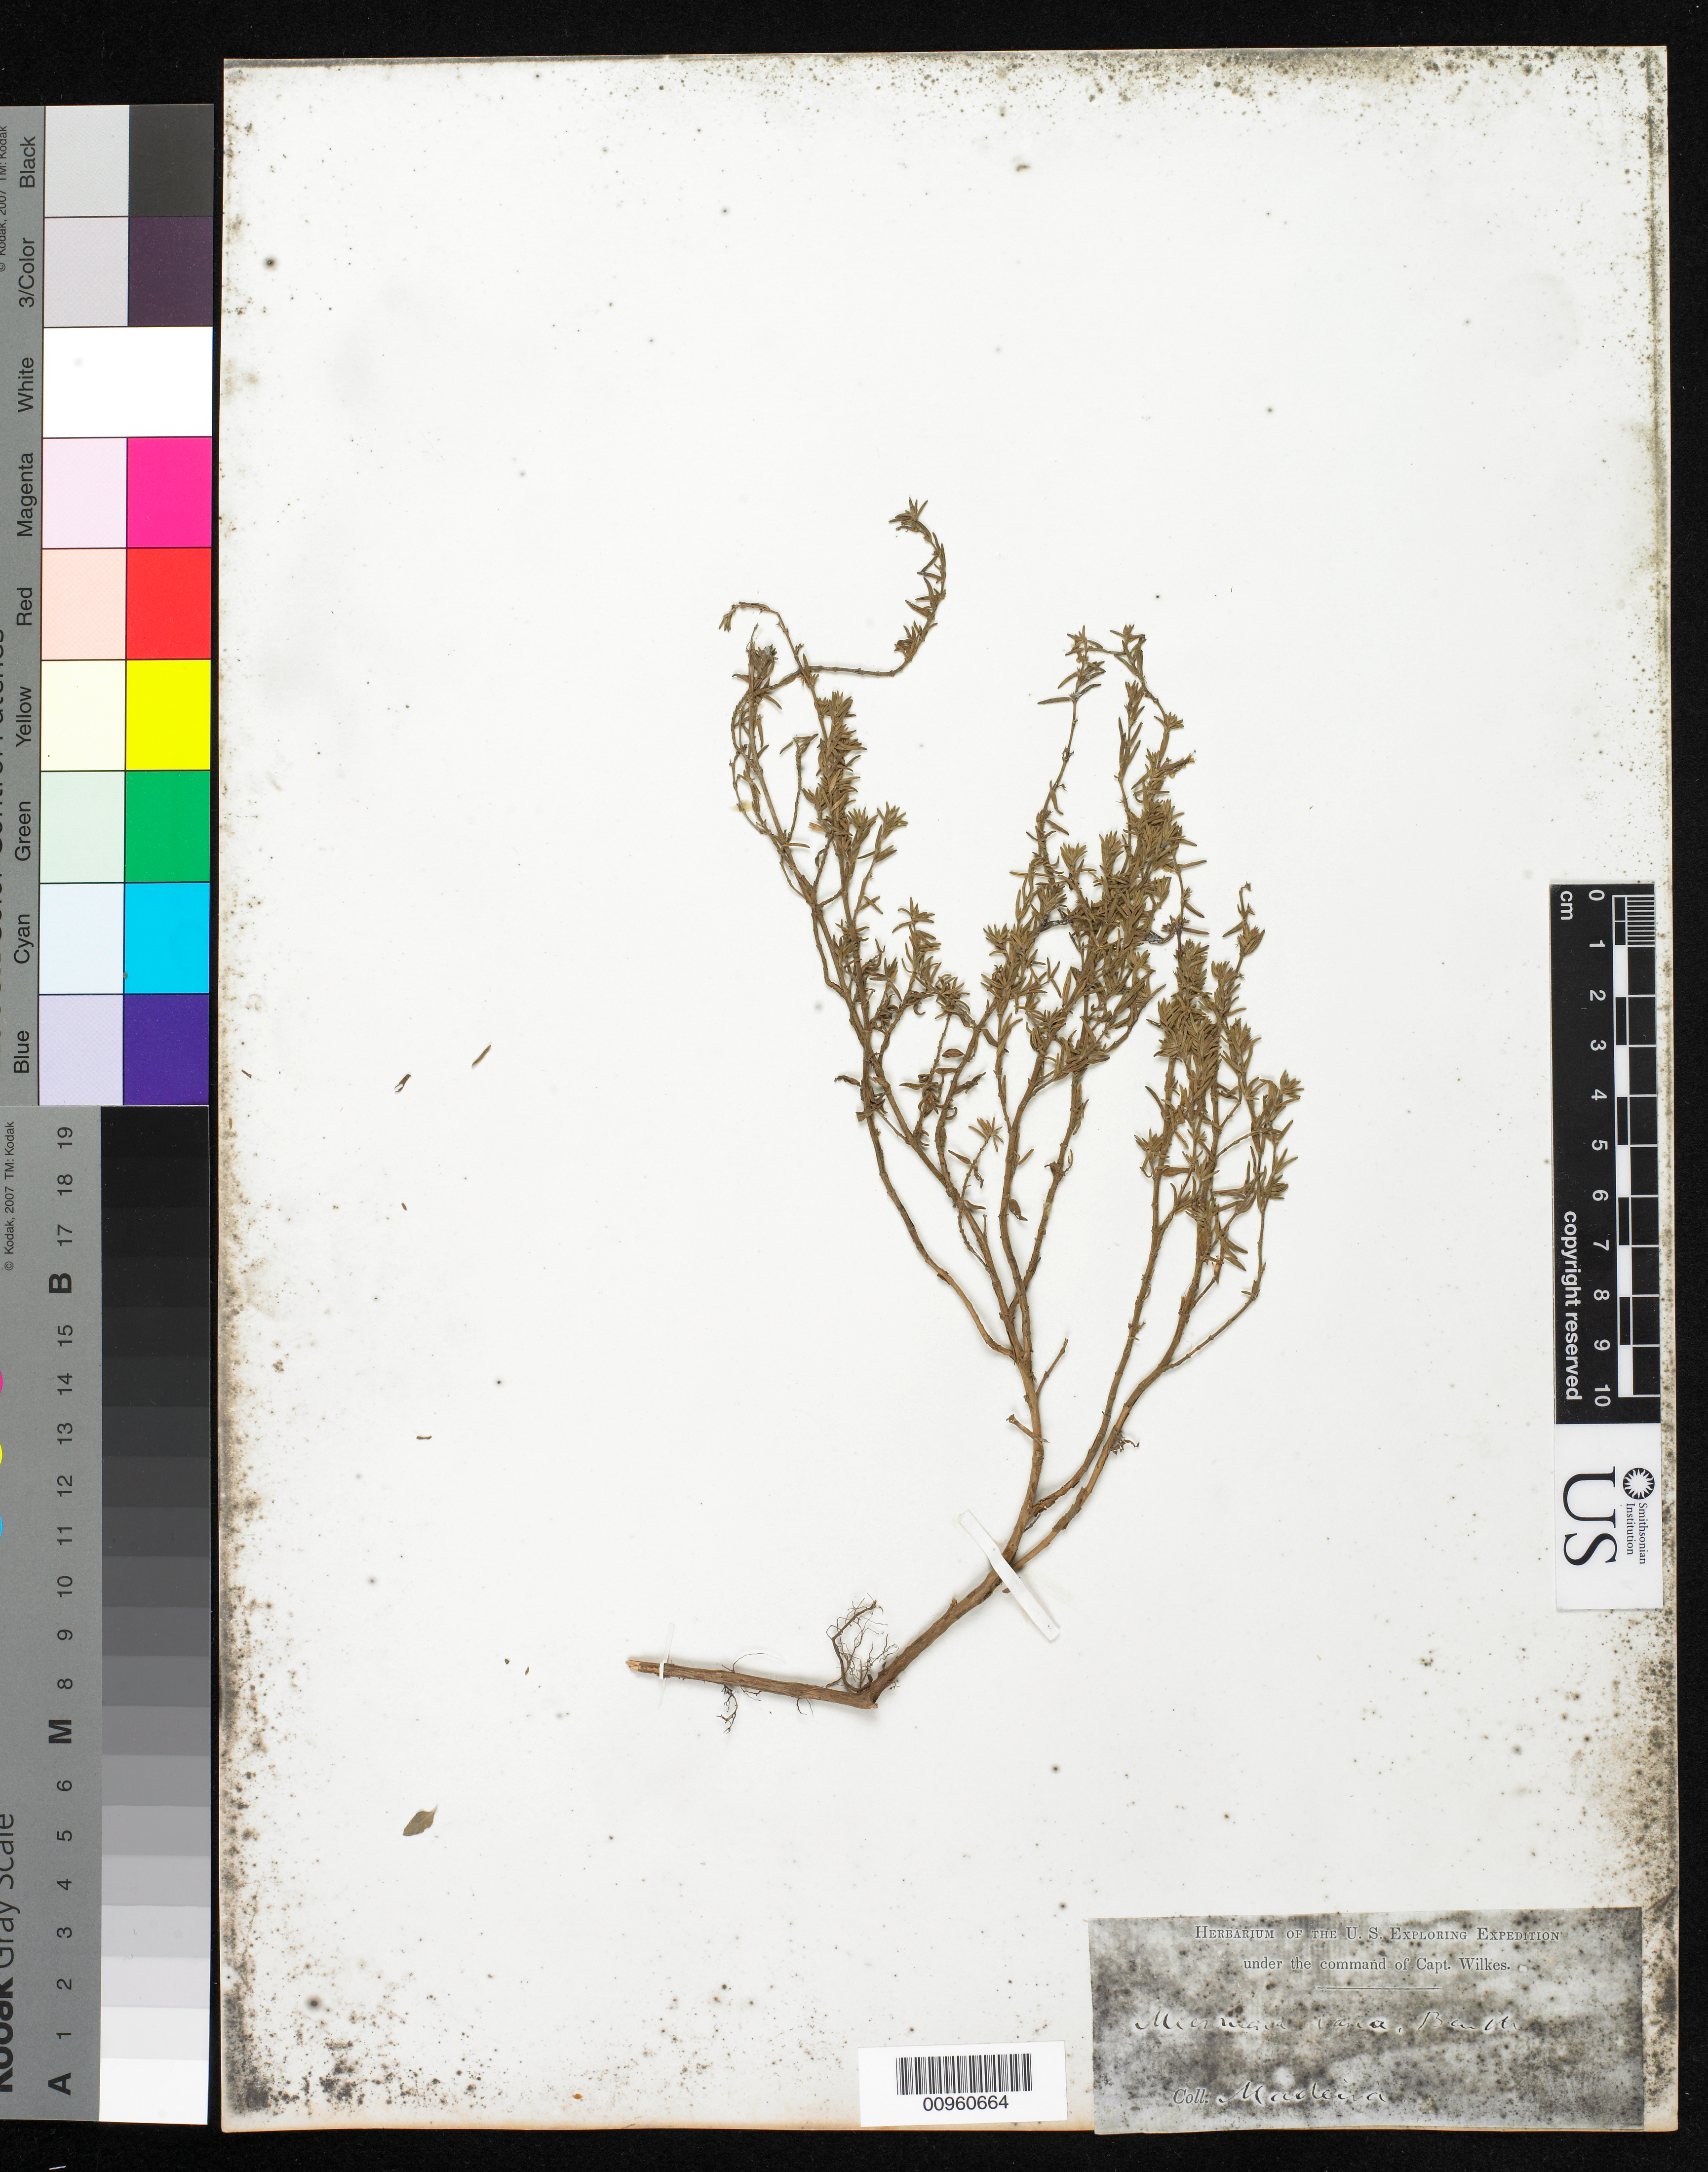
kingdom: Plantae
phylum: Tracheophyta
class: Magnoliopsida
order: Lamiales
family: Lamiaceae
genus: Micromeria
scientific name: Micromeria sp.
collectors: Wilkes Explor. Exped.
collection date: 1838/1842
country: Portugal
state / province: Madeira (Aut. Reg.)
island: Madeira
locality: Funchal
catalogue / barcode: US 98584